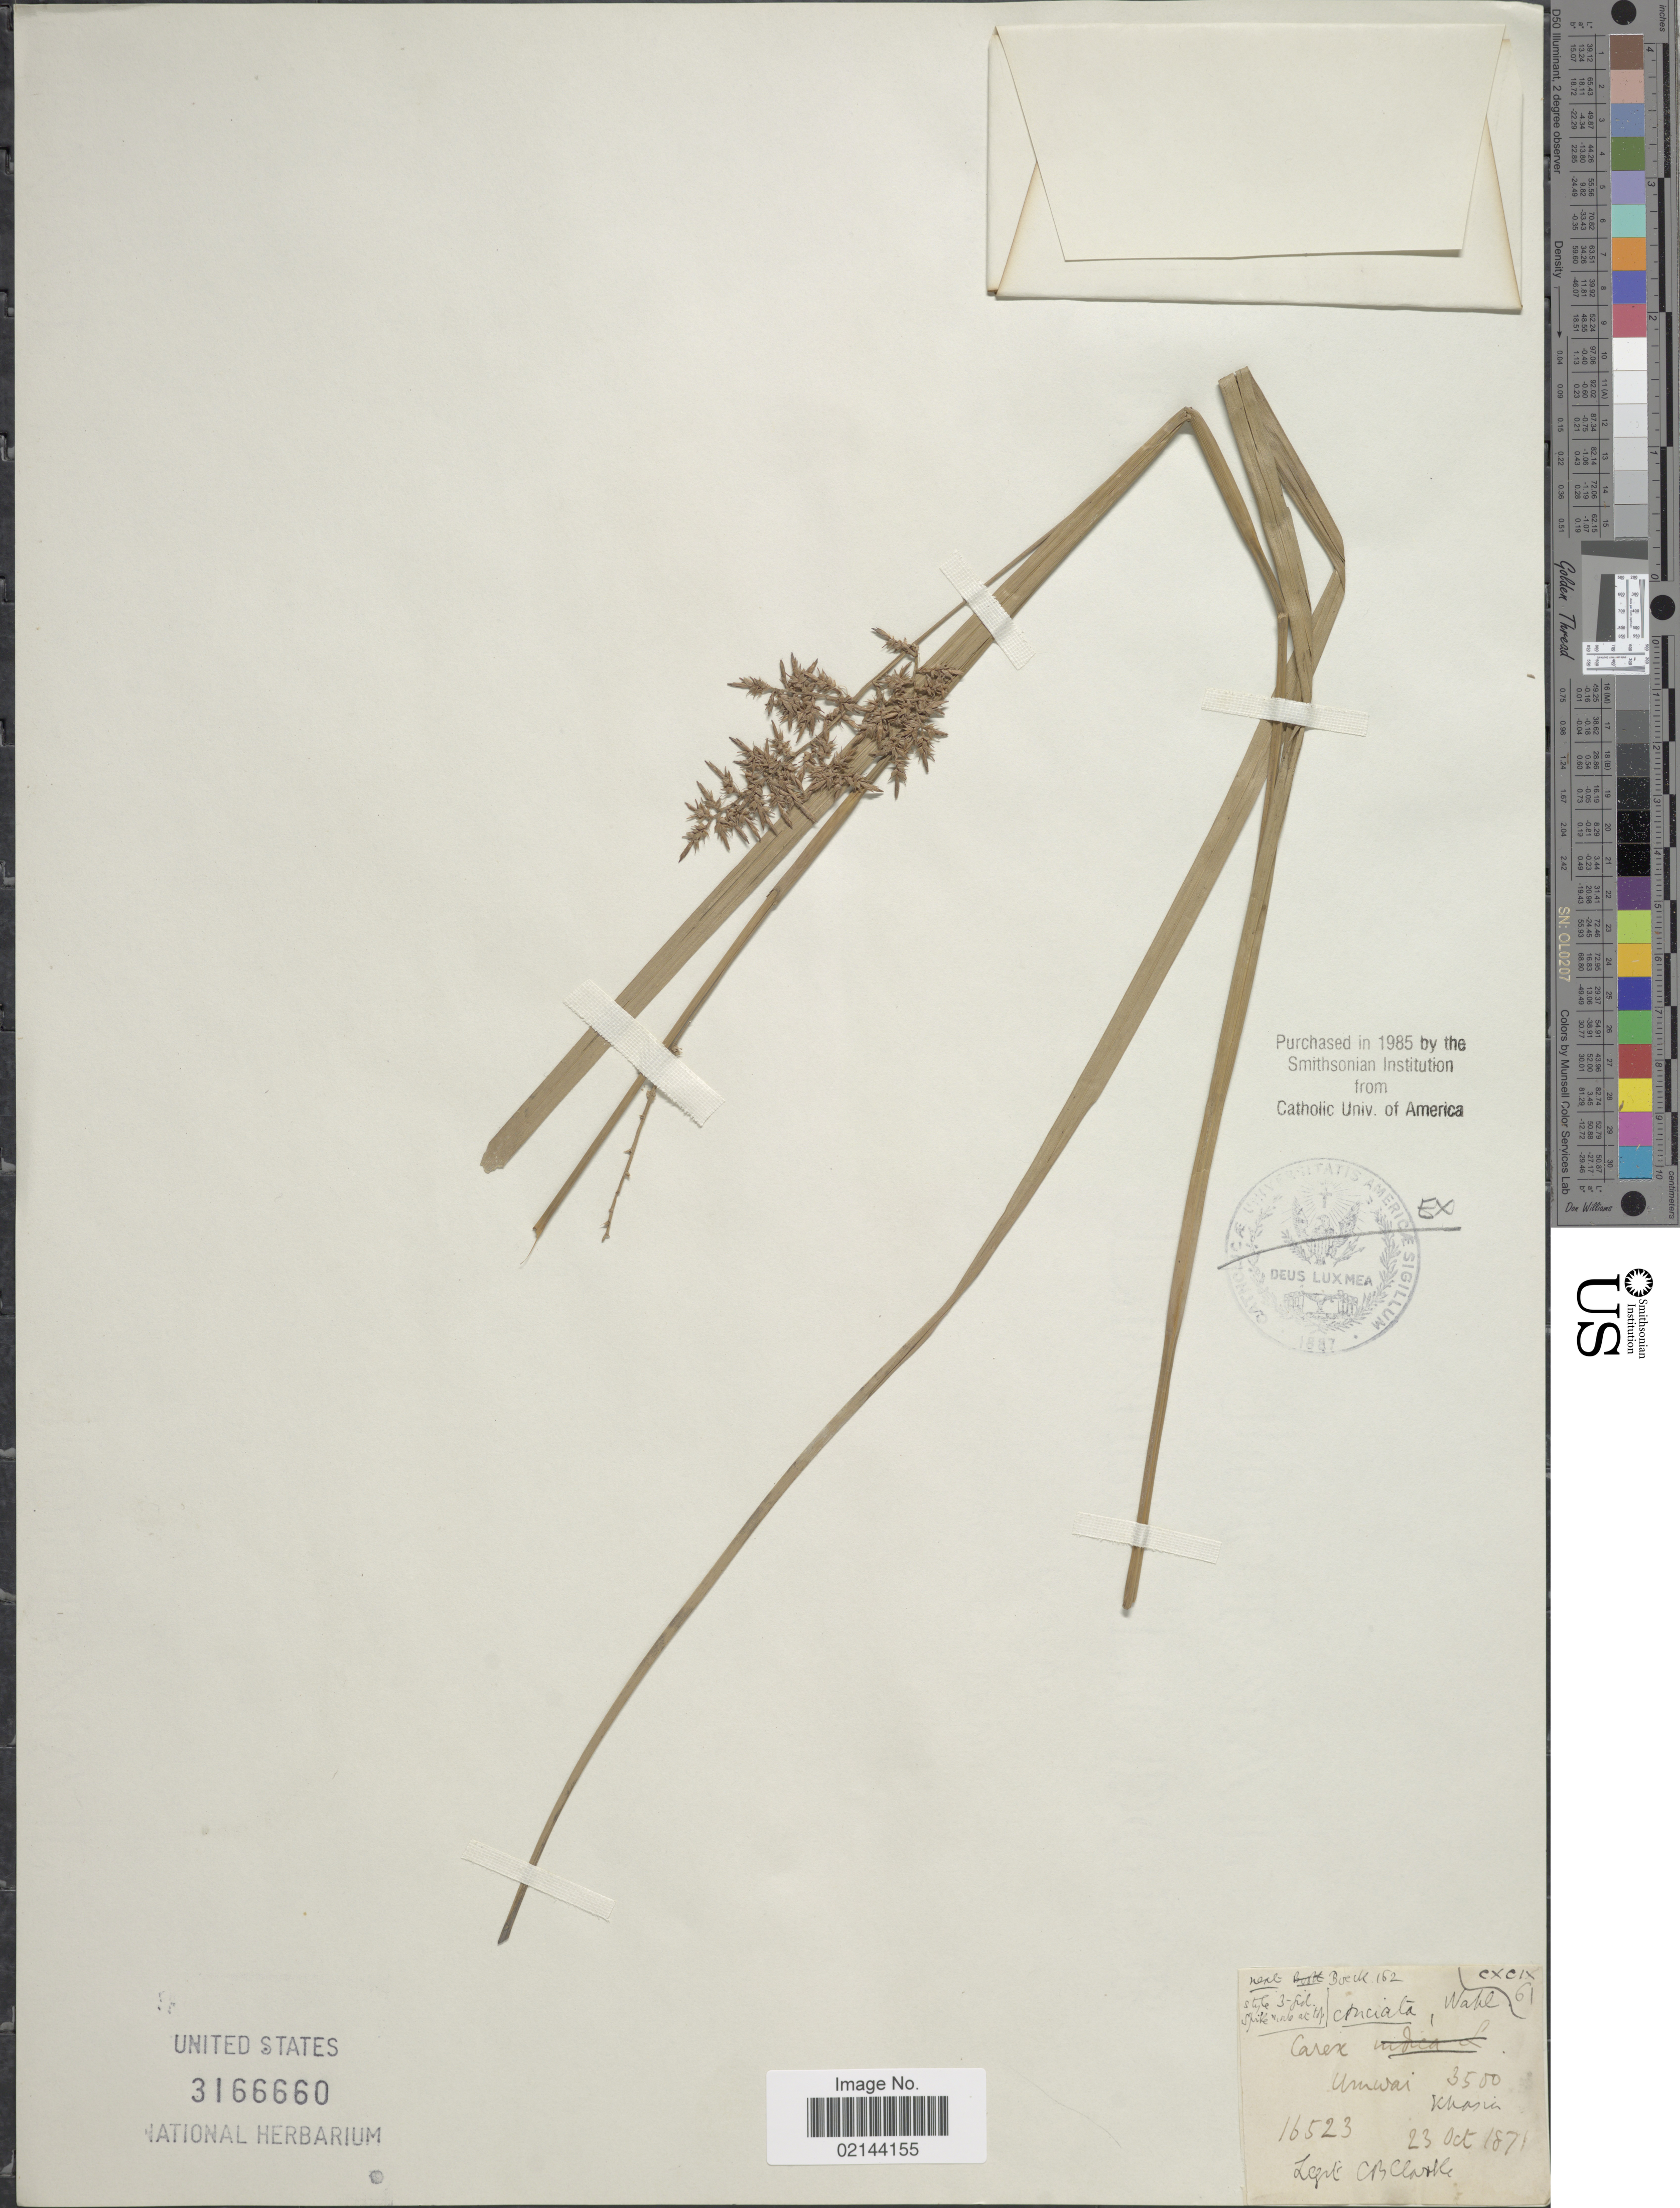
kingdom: Plantae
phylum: Tracheophyta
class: Liliopsida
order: Poales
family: Cyperaceae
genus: Carex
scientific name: Carex cruciata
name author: Wahlenb.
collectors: C. B. Clarke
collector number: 16523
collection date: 1871-10-23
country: India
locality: Umwai, Khasin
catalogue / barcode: US 3166660